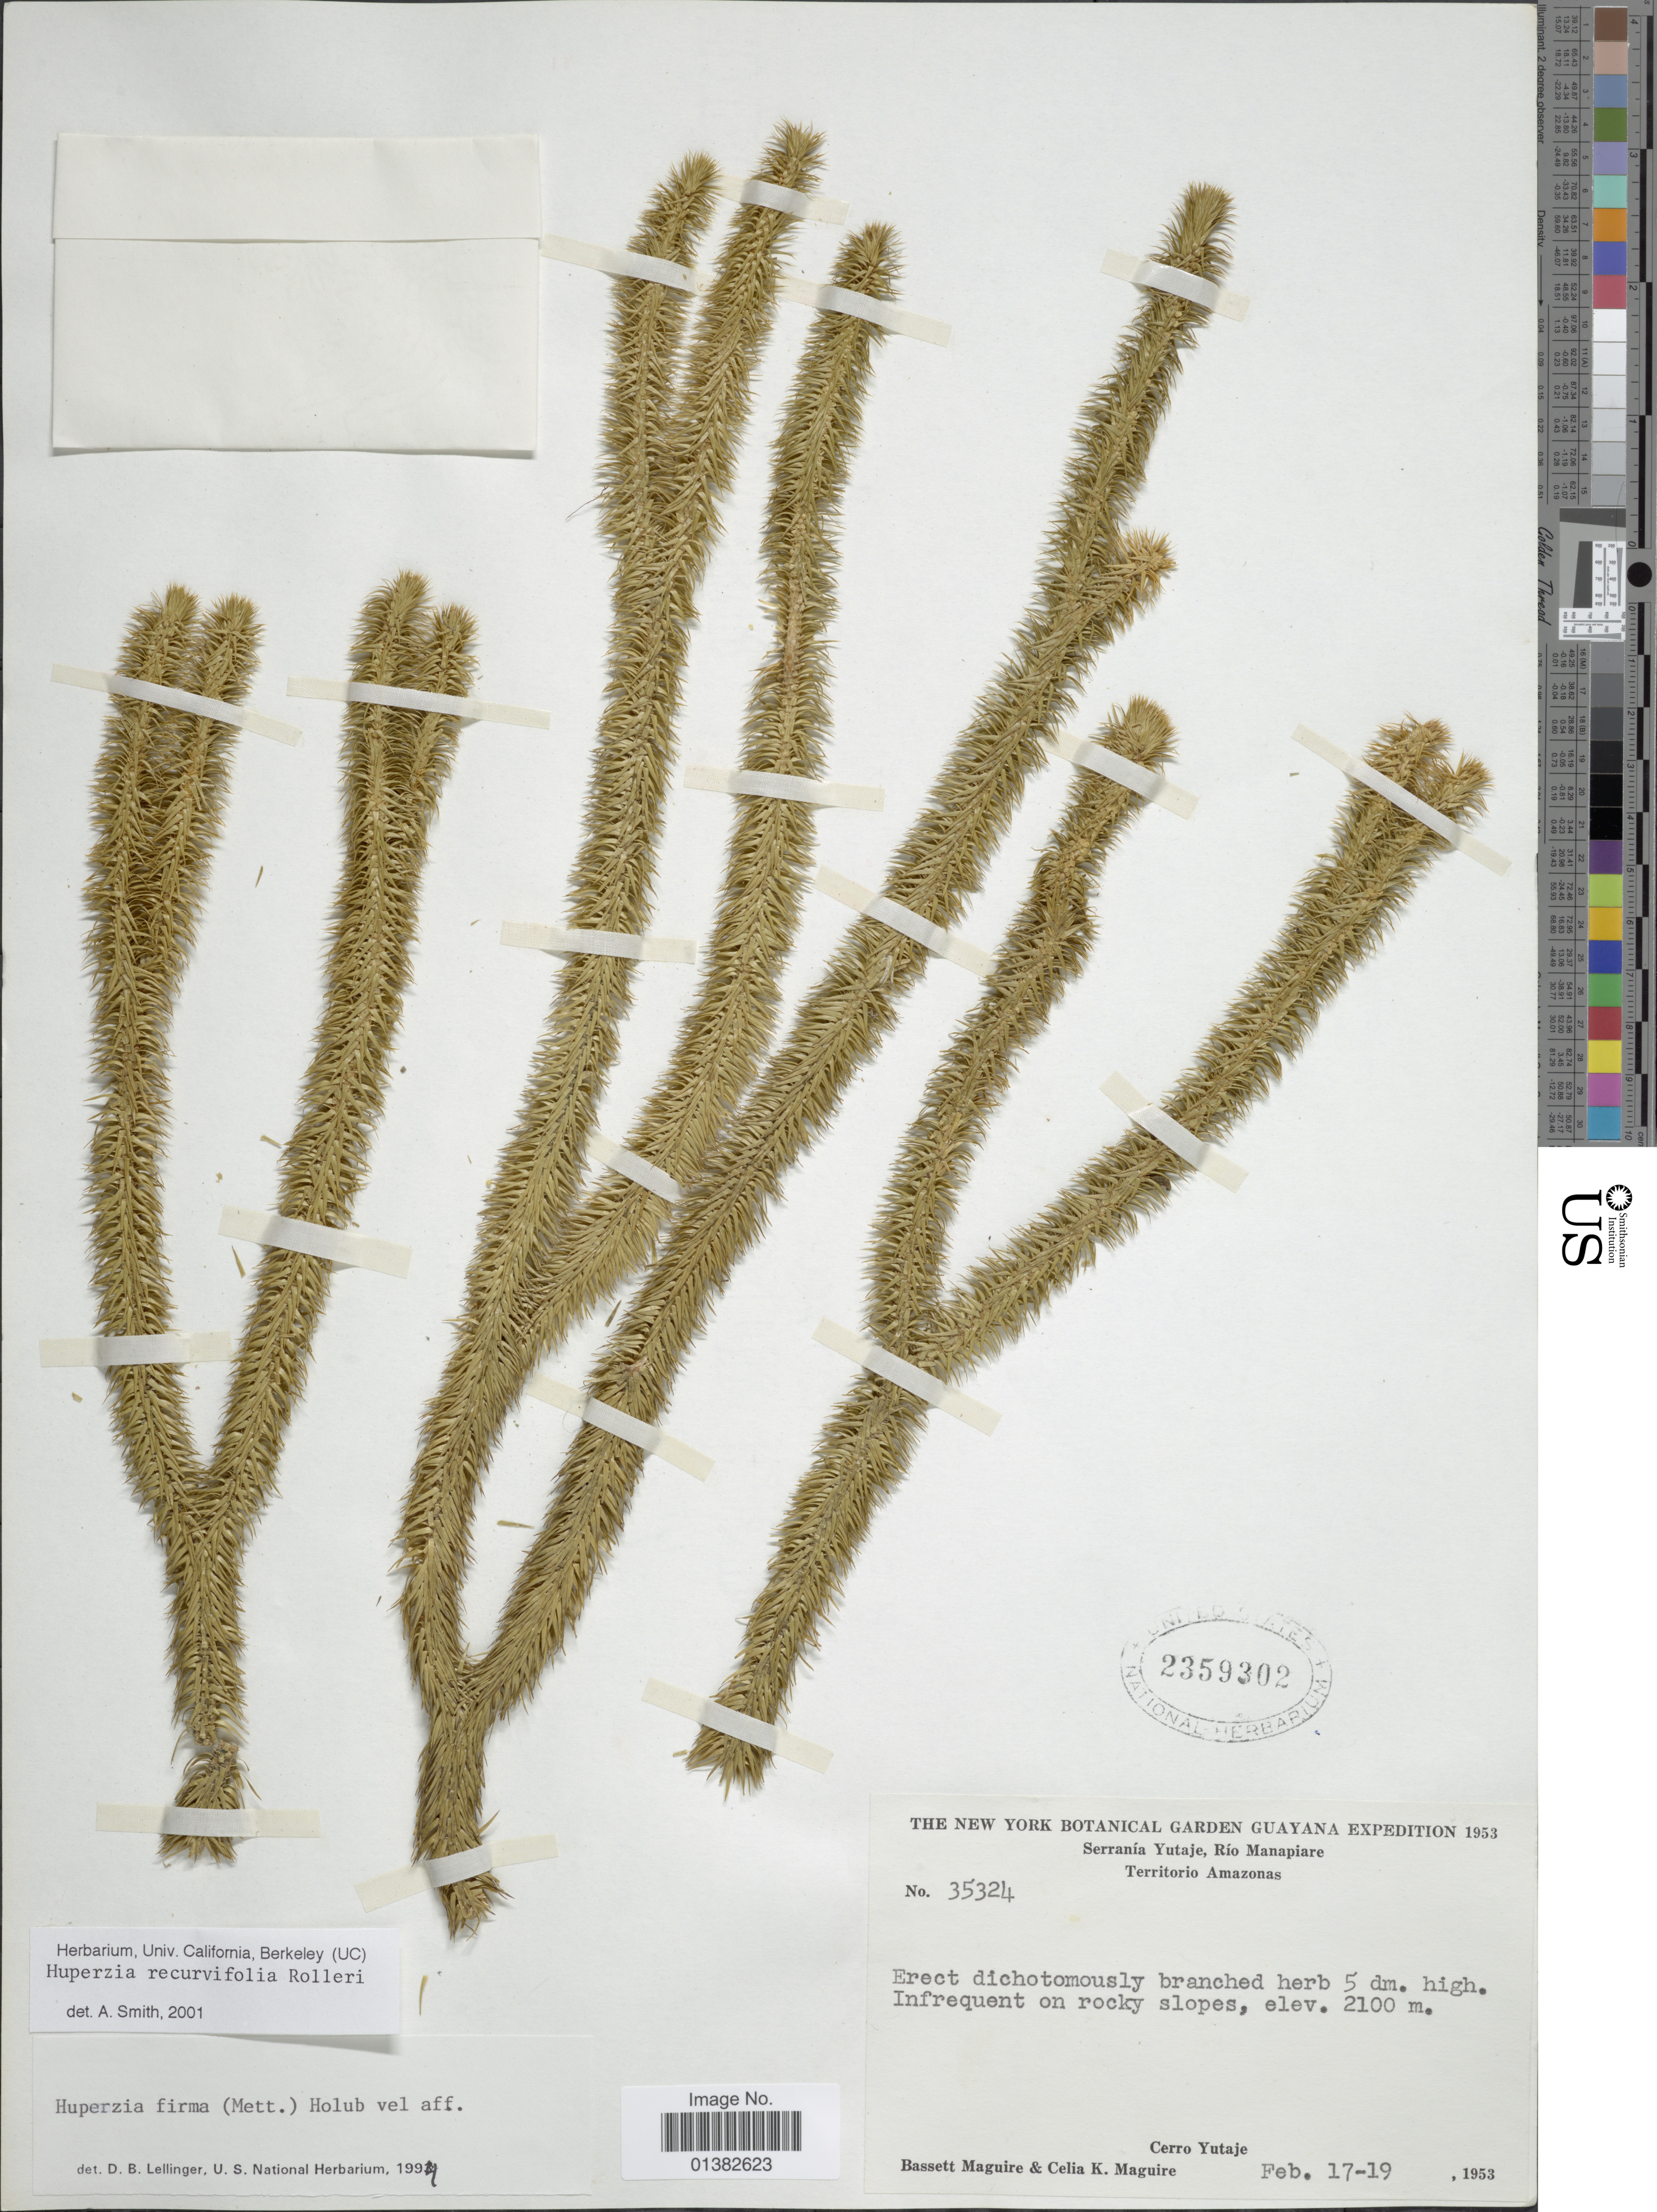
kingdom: Plantae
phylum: Tracheophyta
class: Lycopodiopsida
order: Lycopodiales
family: Lycopodiaceae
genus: Phlegmariurus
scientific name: Phlegmariurus recurvifolius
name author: (Rolleri) B. Øllg.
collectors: B. Maguire & C. K. Maguire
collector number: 35324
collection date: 1953-02-17/1953-02-19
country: Venezuela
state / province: Amazonas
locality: Serranía Yutaje, Río Manapiare, Cerro Yutaje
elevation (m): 2100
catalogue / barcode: US 2359302